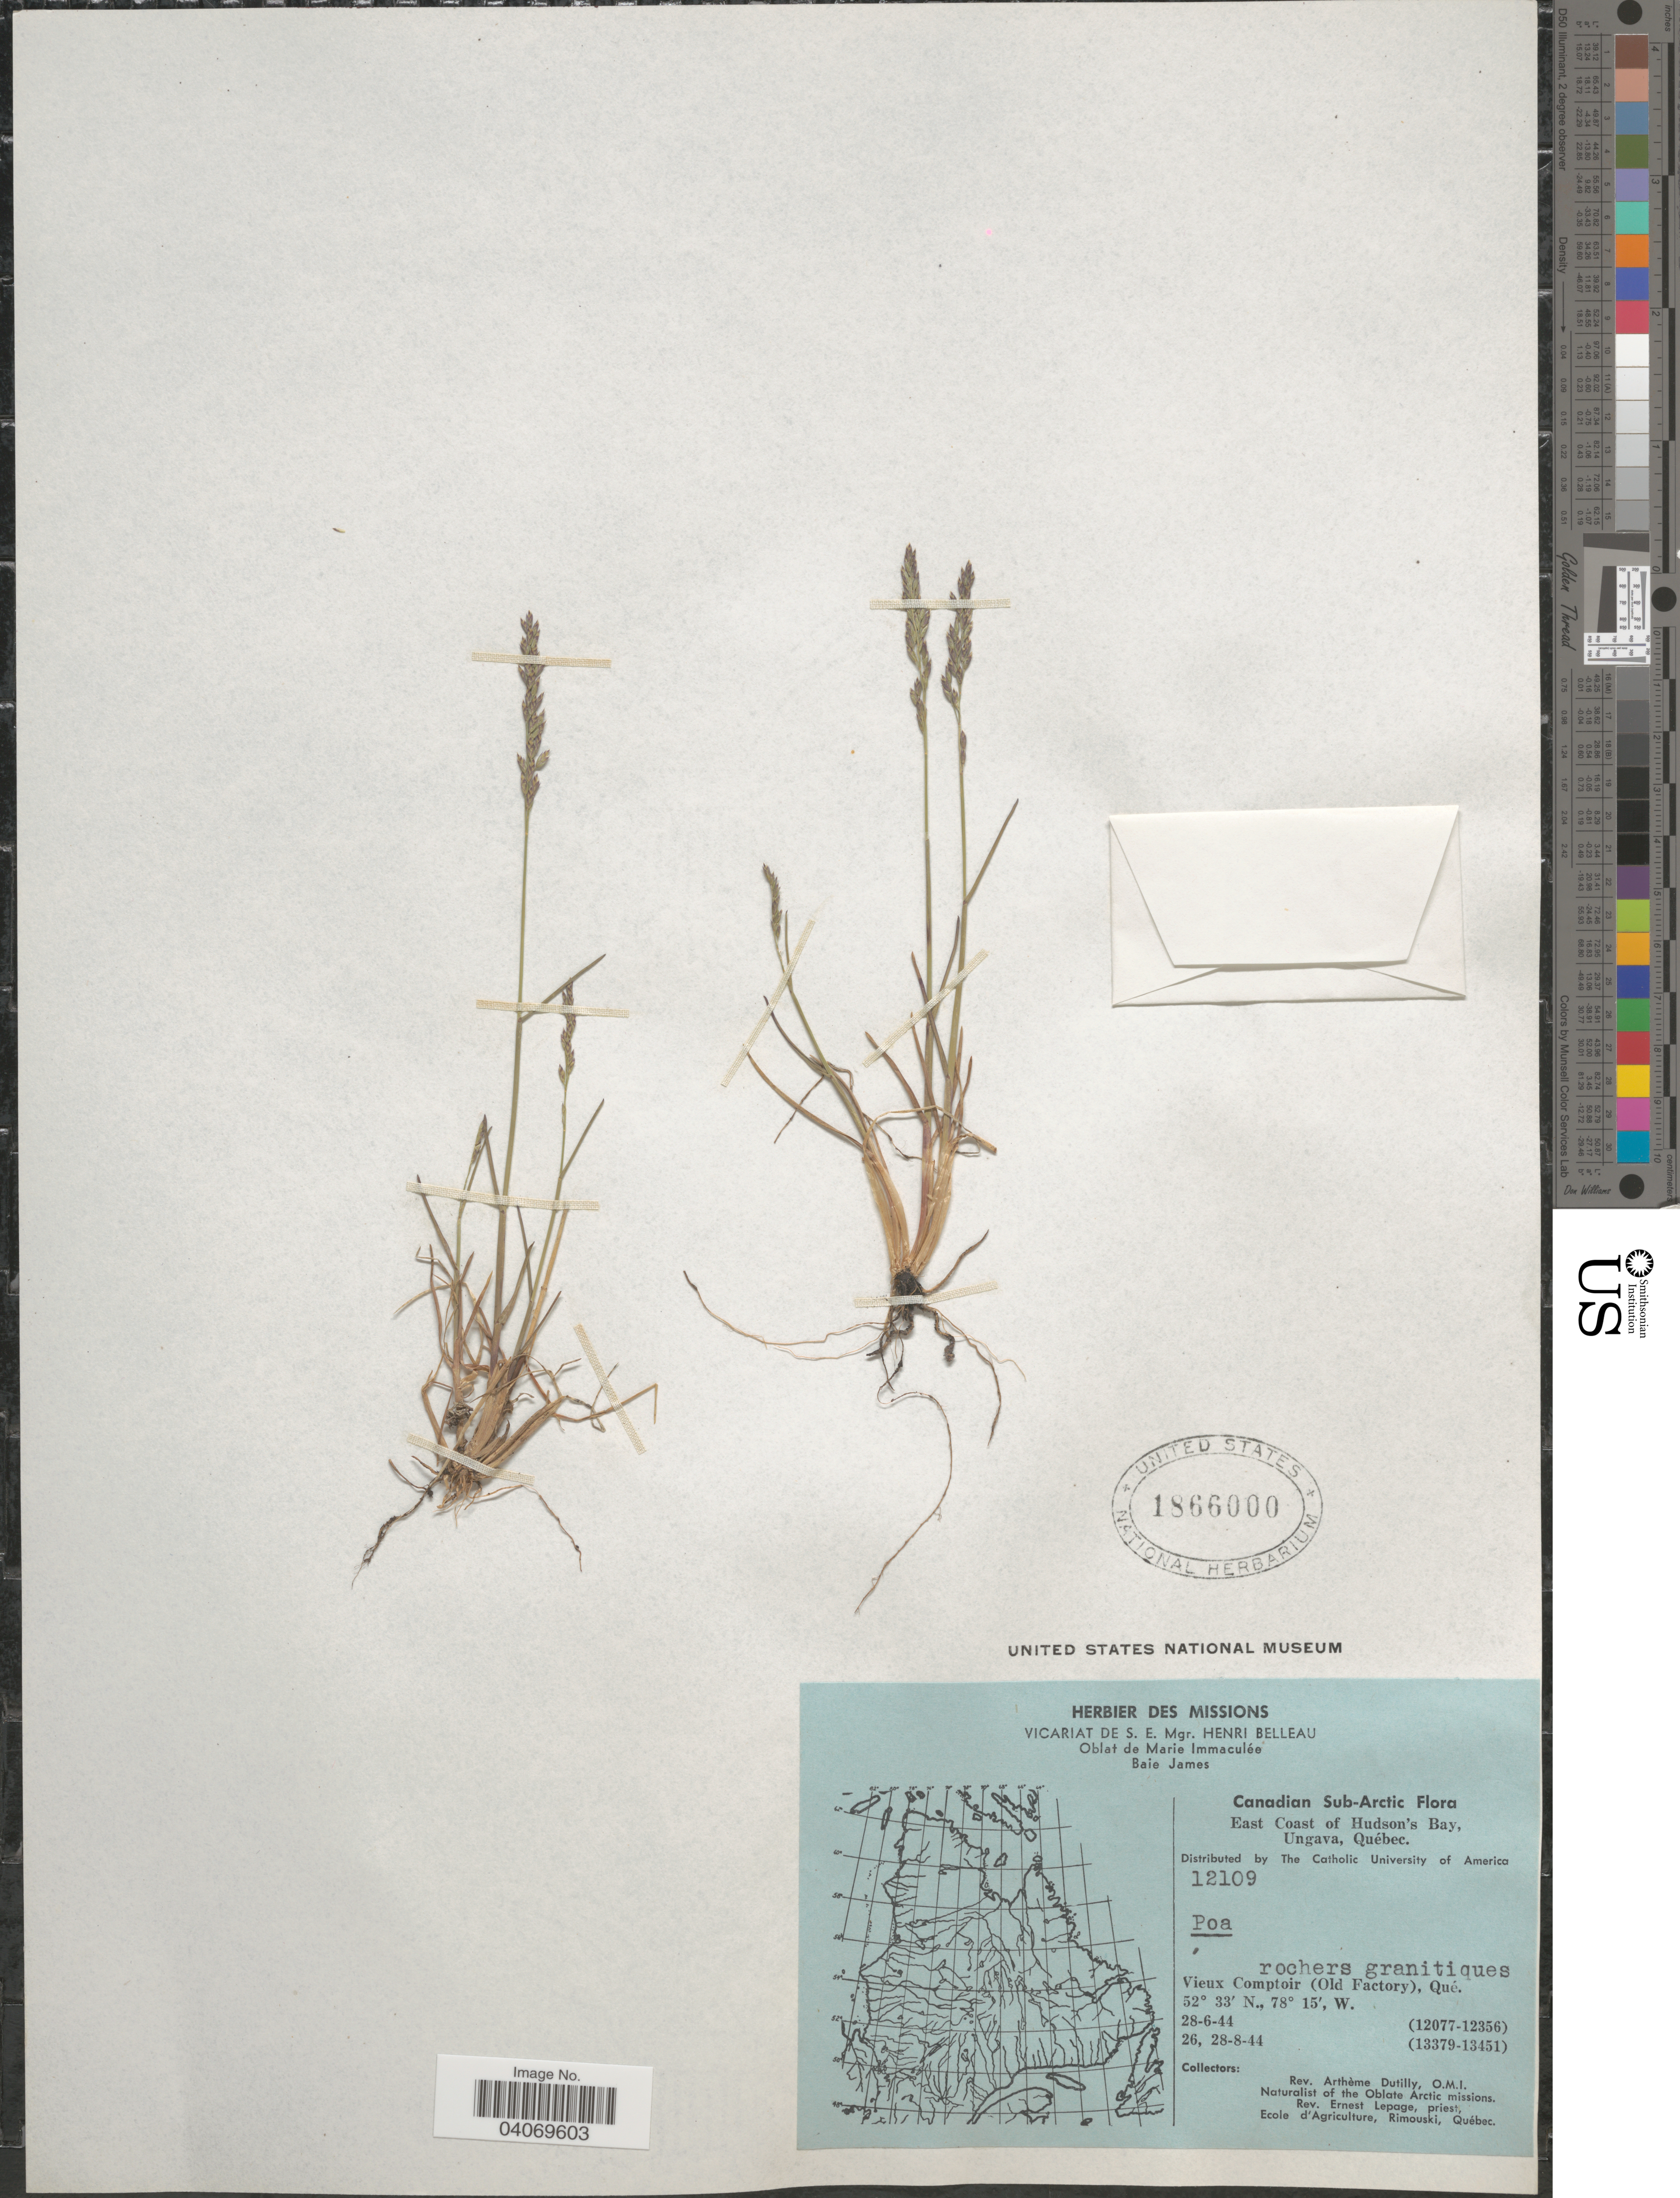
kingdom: Plantae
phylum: Tracheophyta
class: Liliopsida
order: Poales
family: Poaceae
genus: Poa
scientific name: Poa sp.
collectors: P. Dutilly & E. Lepage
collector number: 12109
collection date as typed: Transcribed d/m/y: 28/6/44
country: Canada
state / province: Quebec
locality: Herbier des Missions. Baie James [unsure placement]. Canadian Sub-Arctic. East Coast of Hudson's Bay, Ungava. Vieux Comptoir (Old Factory). Golfe de Richmond, (Richmond Gulf). Naturalist of the Oblate Arctic missions.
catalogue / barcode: US 1866000